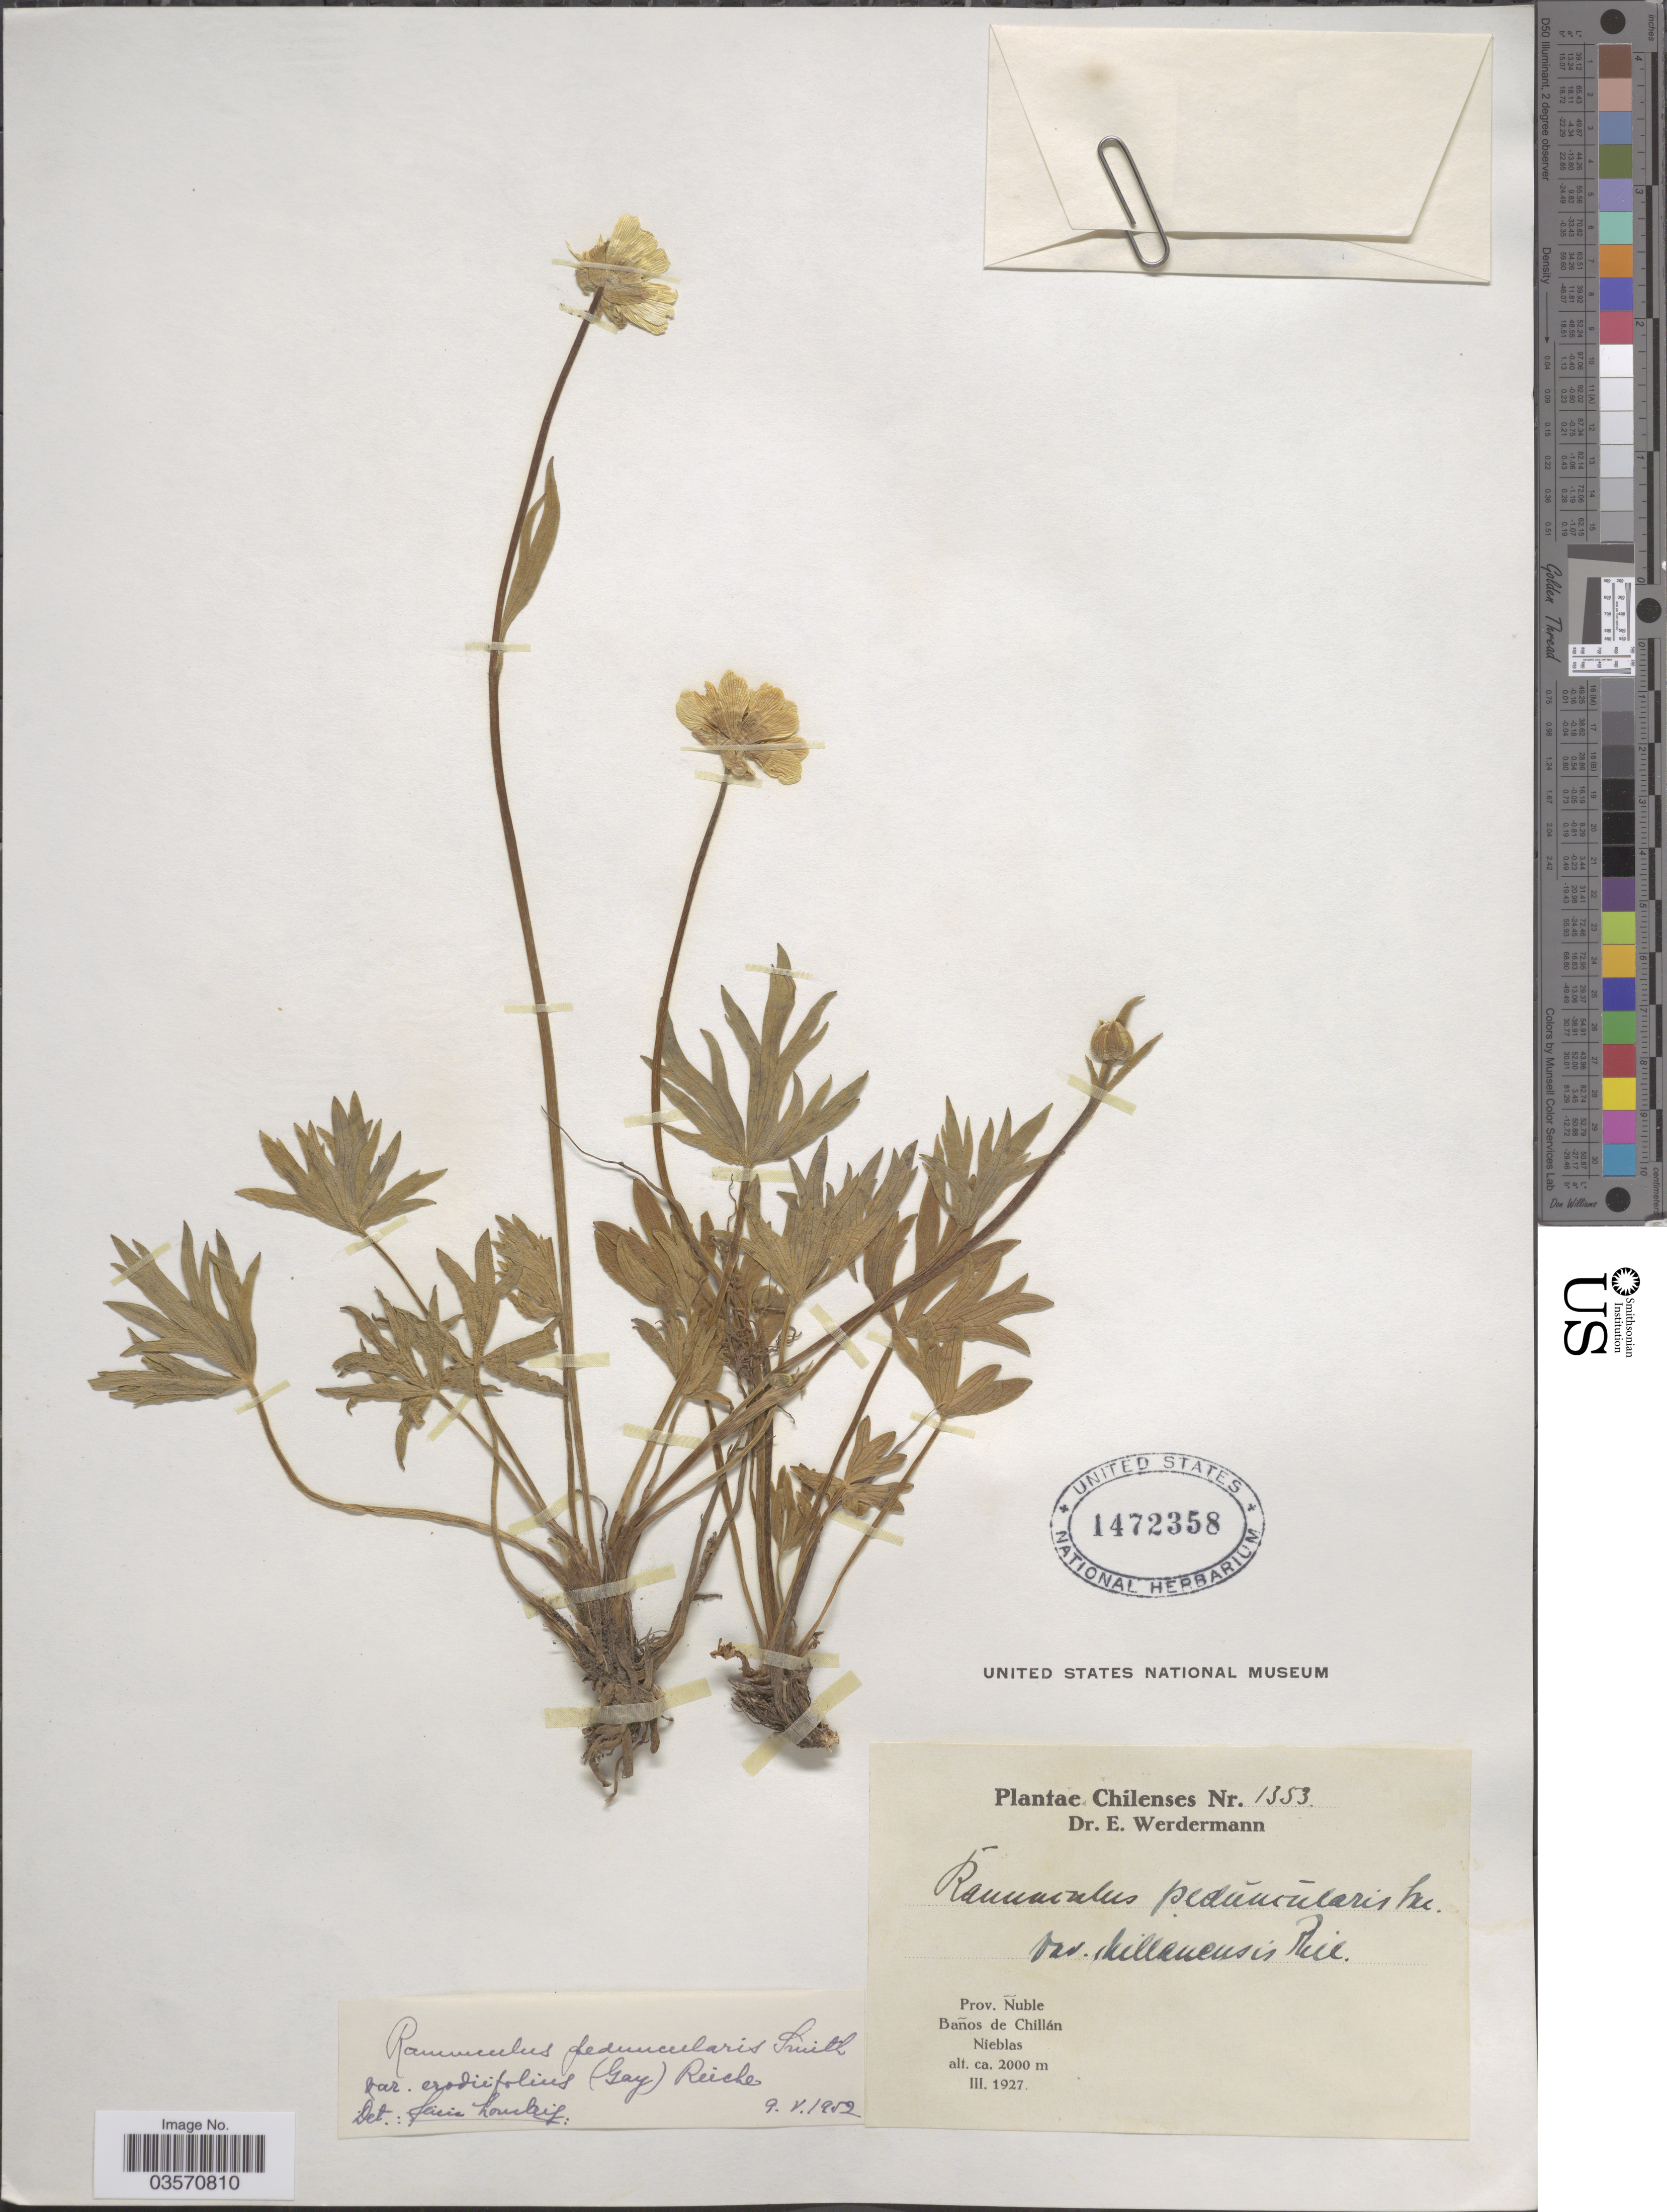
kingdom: Plantae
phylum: Tracheophyta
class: Magnoliopsida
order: Ranunculales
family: Ranunculaceae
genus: Ranunculus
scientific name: Ranunculus peduncularis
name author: Sm.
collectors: E. Werdermann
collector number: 1353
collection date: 1927-03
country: Chile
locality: Prov. Nuble. Baños de Chillán. Nieblas.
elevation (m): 2000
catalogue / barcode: US 1472358